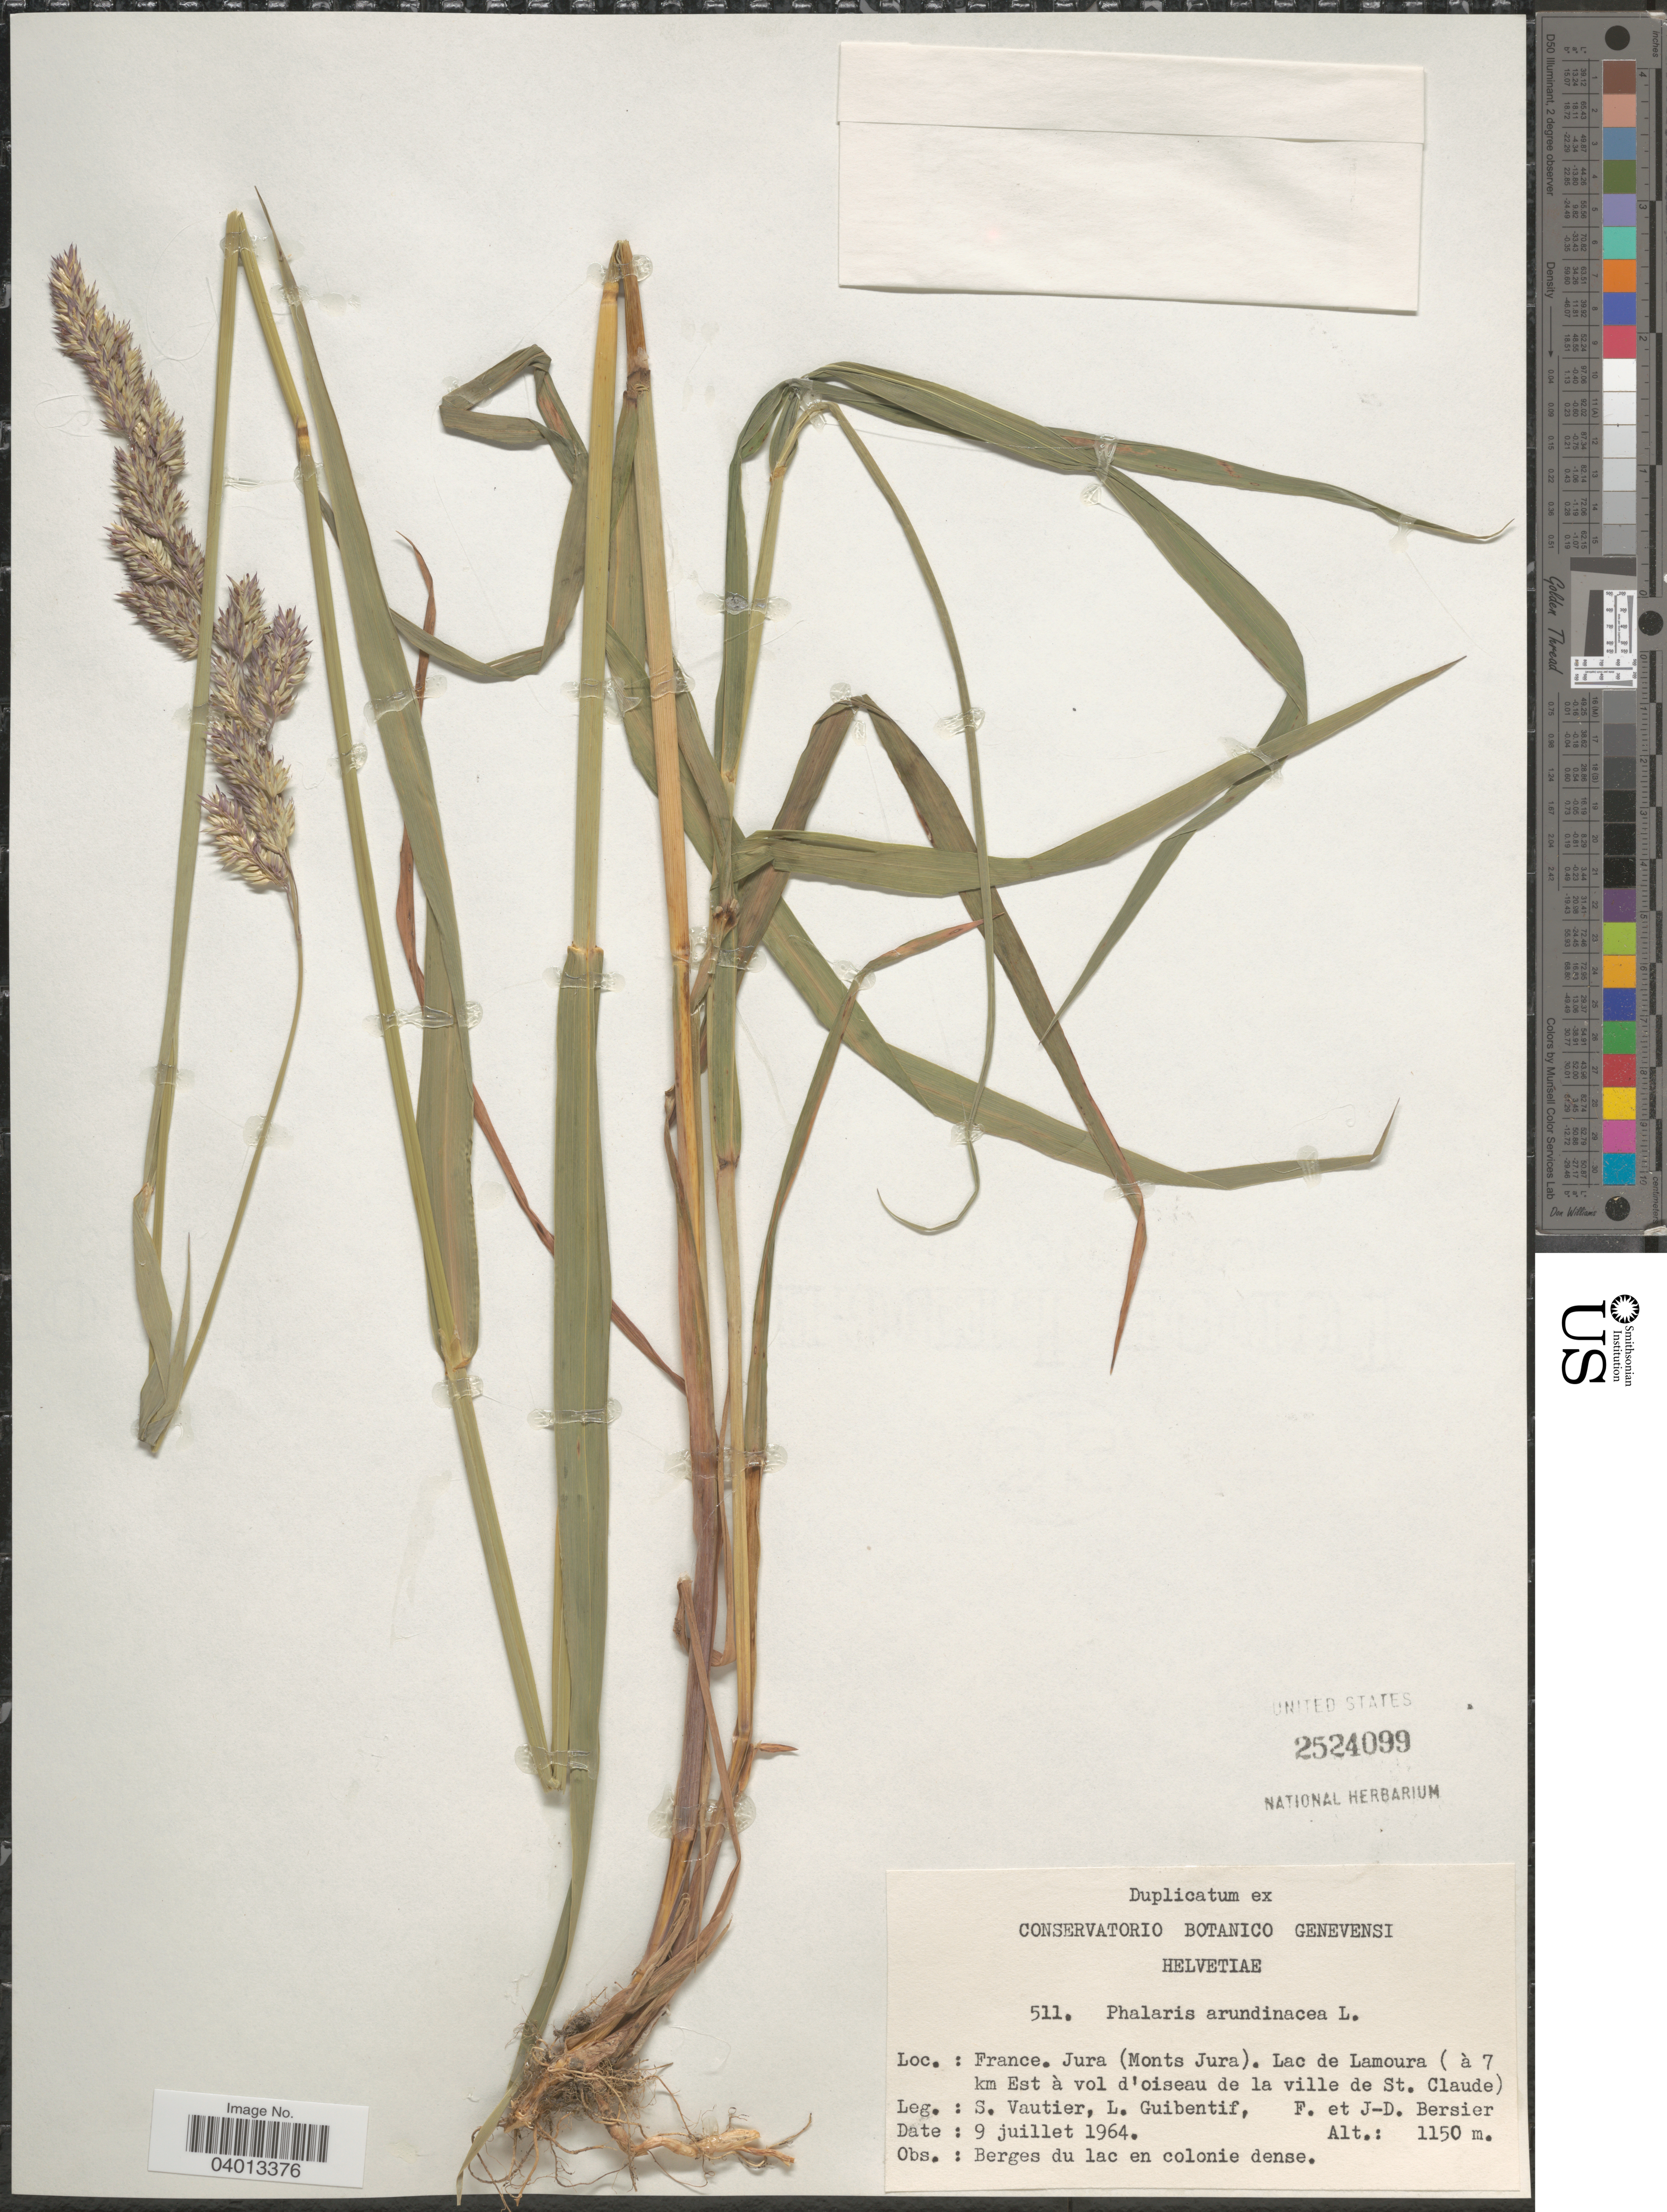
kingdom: Plantae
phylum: Tracheophyta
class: Liliopsida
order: Poales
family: Poaceae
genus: Phalaris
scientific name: Phalaris arundinacea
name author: L.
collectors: S. Vautier, Guibentif, L., F. Bersier & Bersier, J.D.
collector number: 511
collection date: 1964-07-09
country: France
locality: Jura (Monts Jura). Lac de Lamoura ( à 7 km Est à vol d'oiseau de la ville de St. Claude).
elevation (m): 1150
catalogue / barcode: US 2524099